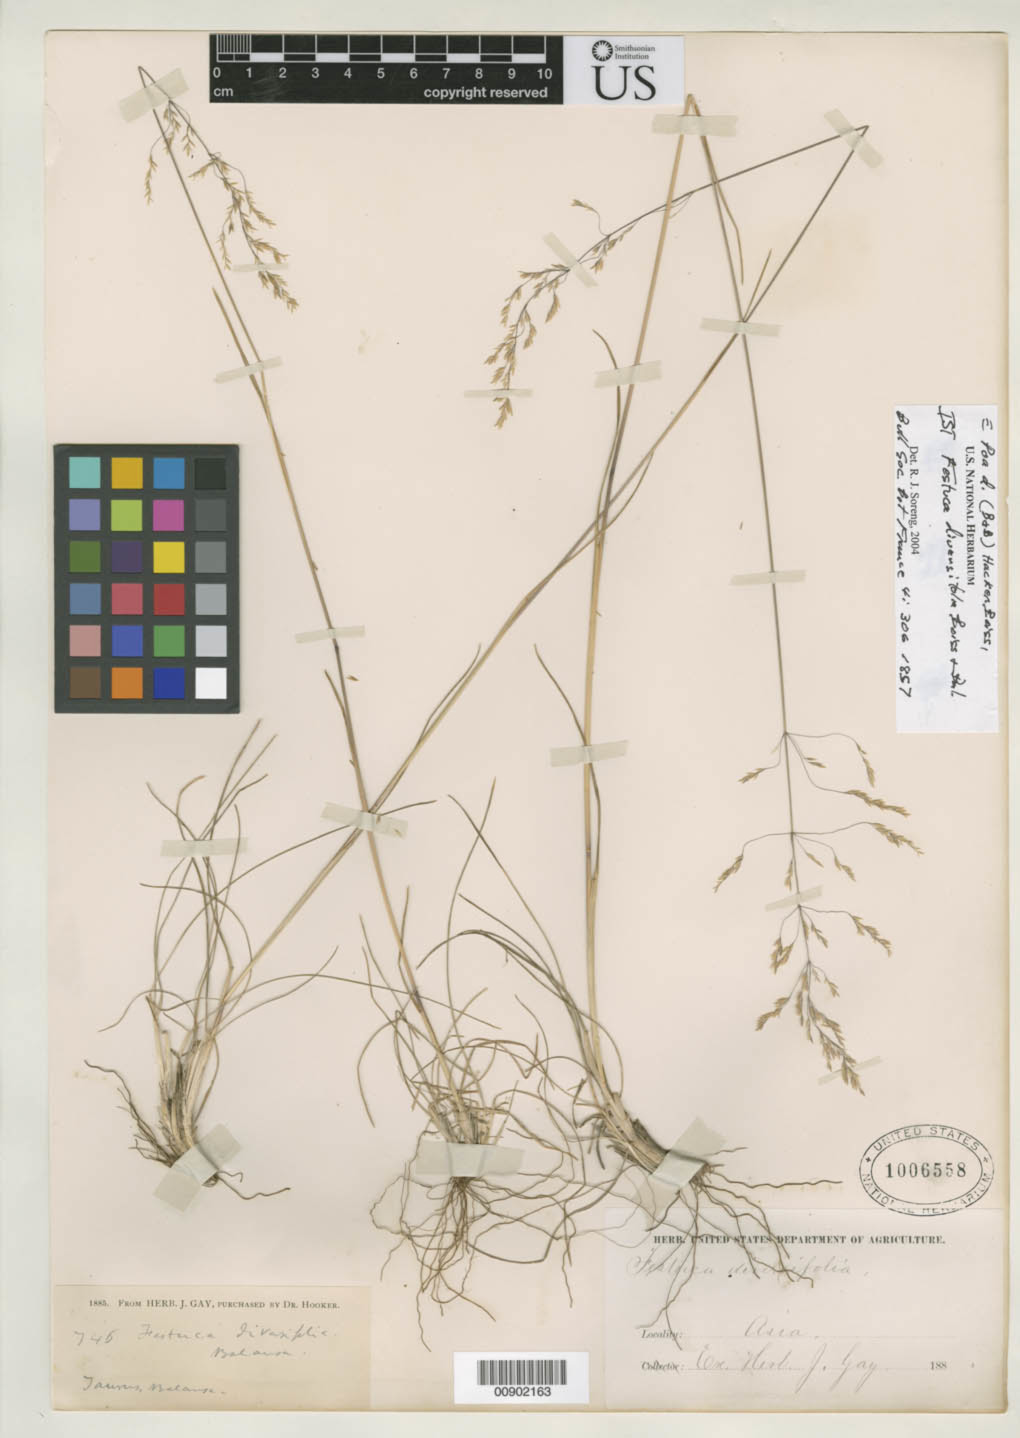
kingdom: Plantae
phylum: Tracheophyta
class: Liliopsida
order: Poales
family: Poaceae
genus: Festuca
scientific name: Festuca diversifolia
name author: Boiss. & Balansa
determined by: Soreng, Robert J., Research Associate (BOT), Smithsonian Institution - National Museum of Natural History (UNITED STATES)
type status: Isosyntype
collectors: B. Balansa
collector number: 746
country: Turkey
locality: Taurus.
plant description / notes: Lectotype collection is Balansa 136 as cited by J.R. Edmondson, Fl. Turkey 9:480 (1985).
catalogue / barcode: US 1006558